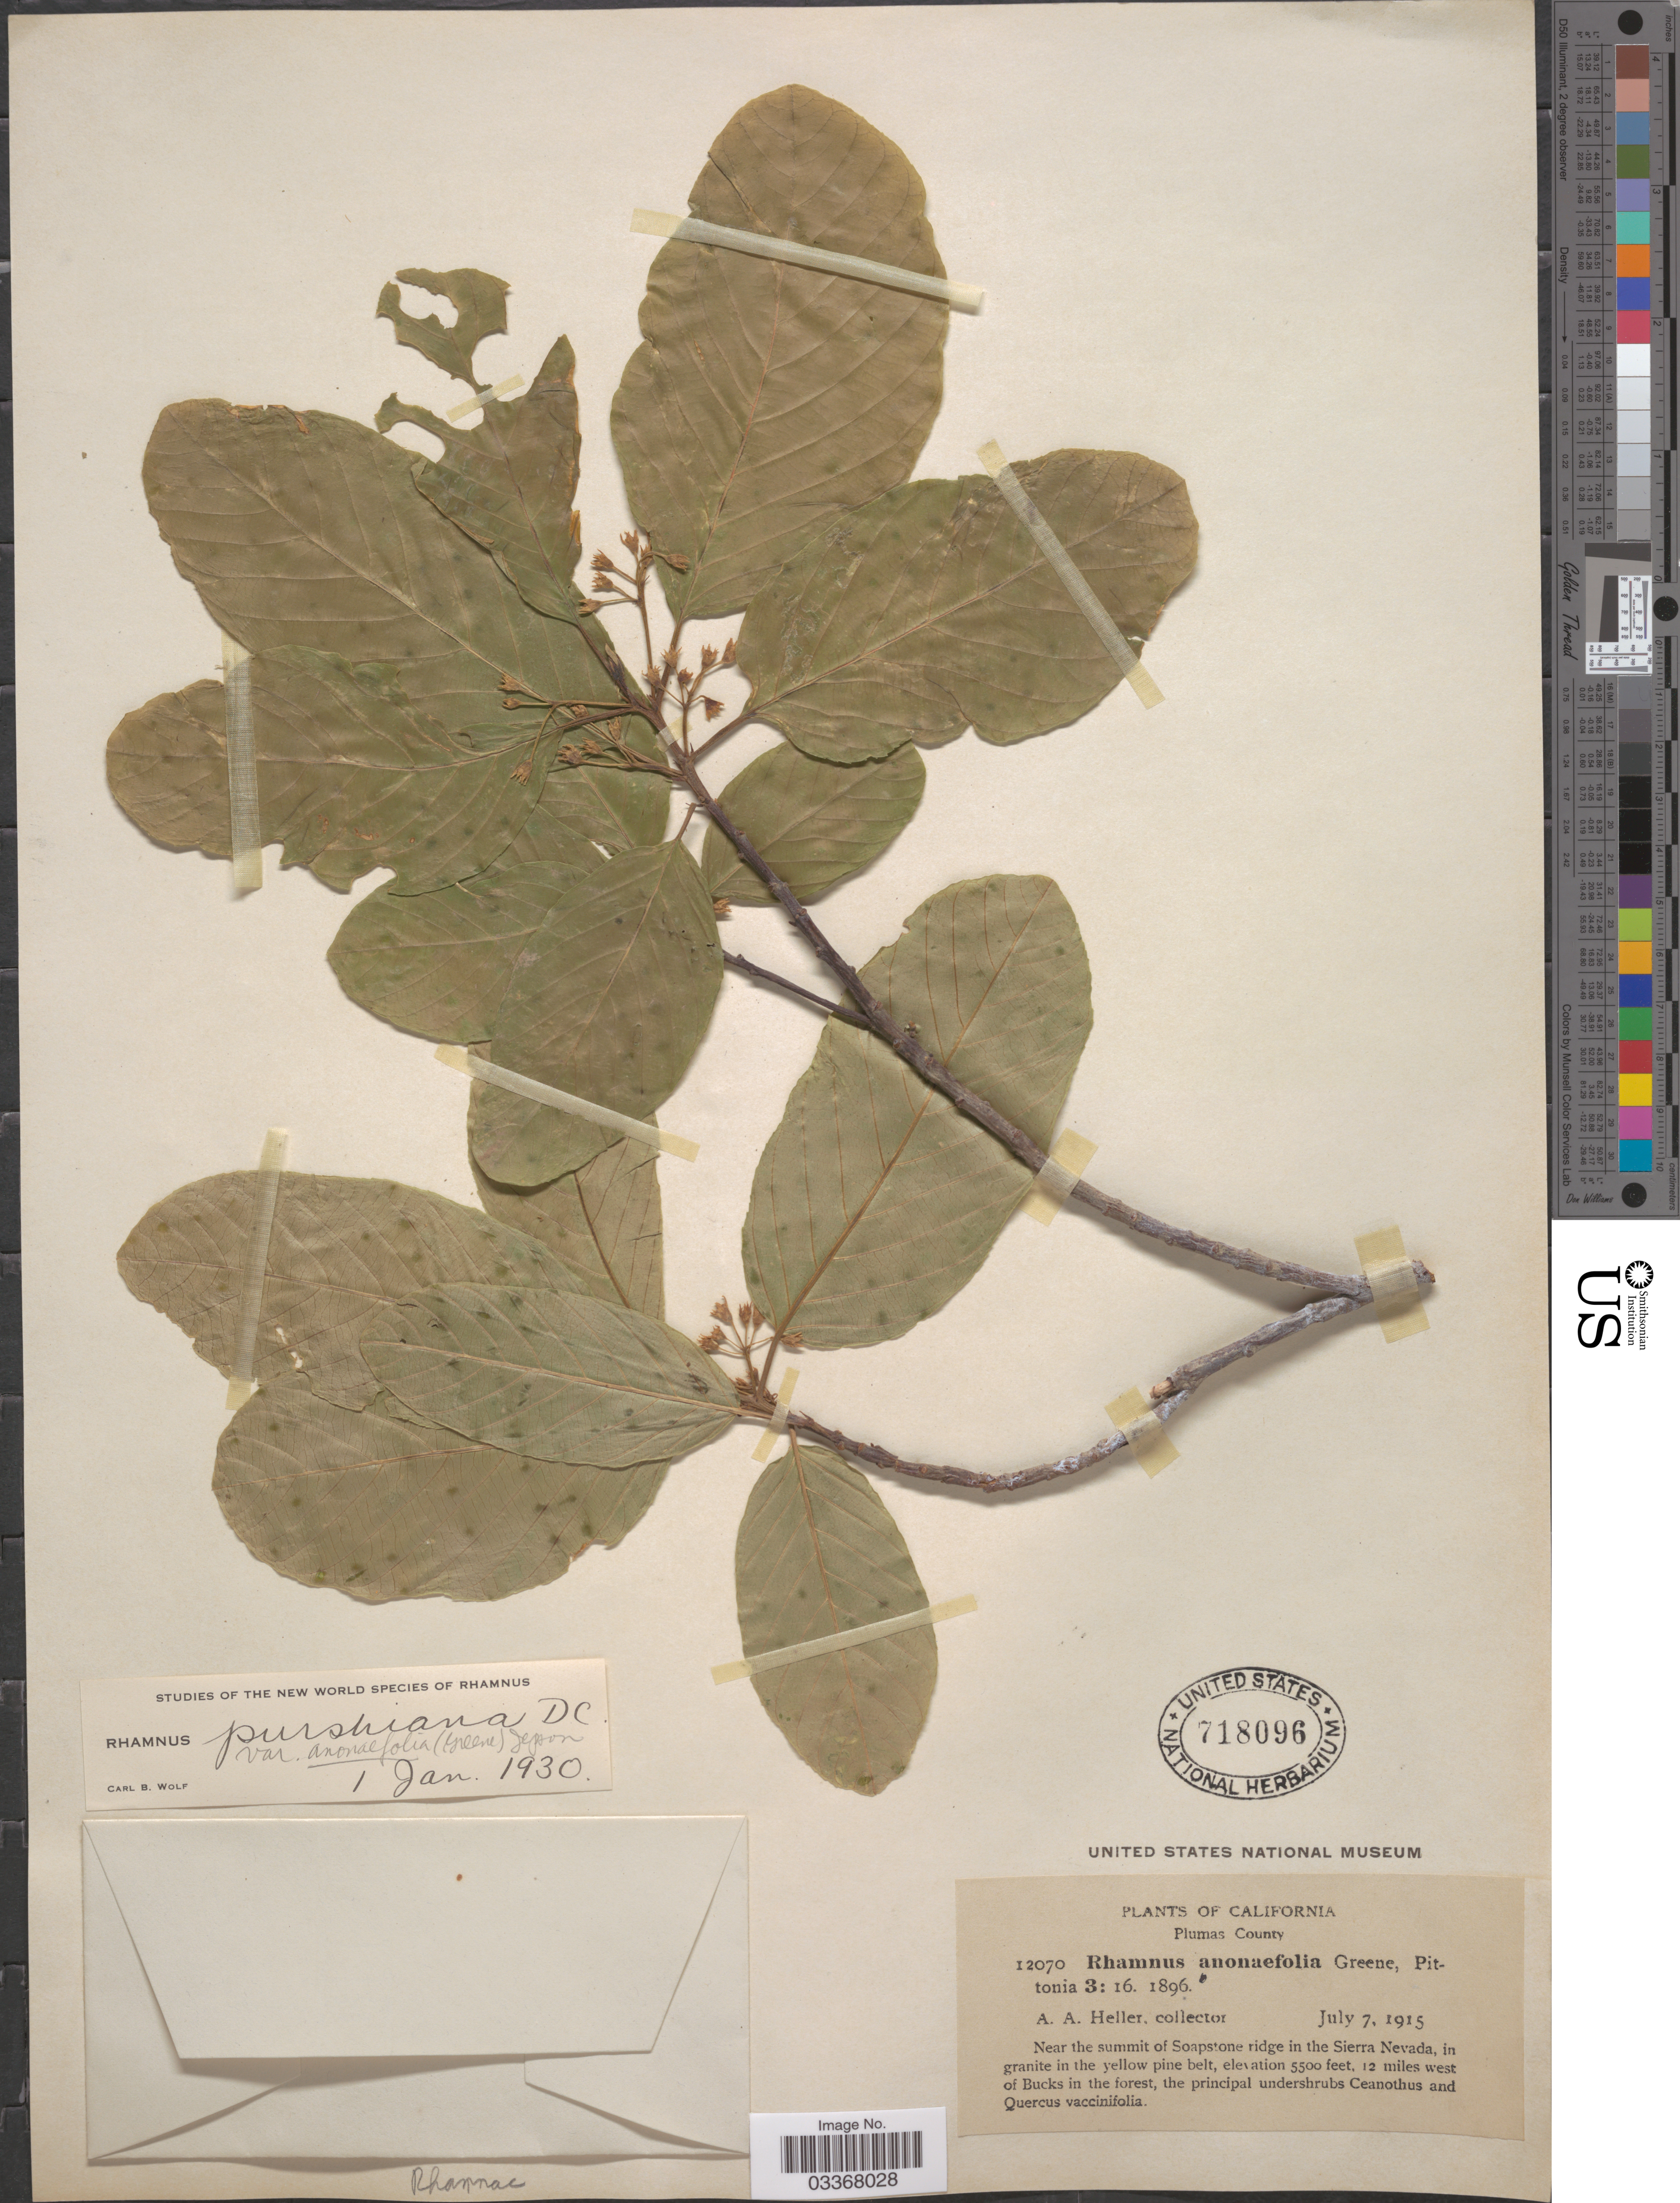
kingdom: Plantae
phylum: Tracheophyta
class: Magnoliopsida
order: Rosales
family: Rhamnaceae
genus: Frangula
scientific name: Frangula purshiana subsp. annonifolia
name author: (Greene) Sawyer & S.W. Edwards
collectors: A. A. Heller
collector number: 12070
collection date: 1915-07-07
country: United States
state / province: California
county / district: Plumas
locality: Plumas County, Near the summit of Soapstone ridge in the Sierra Nevada.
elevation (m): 1676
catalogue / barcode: US 718096